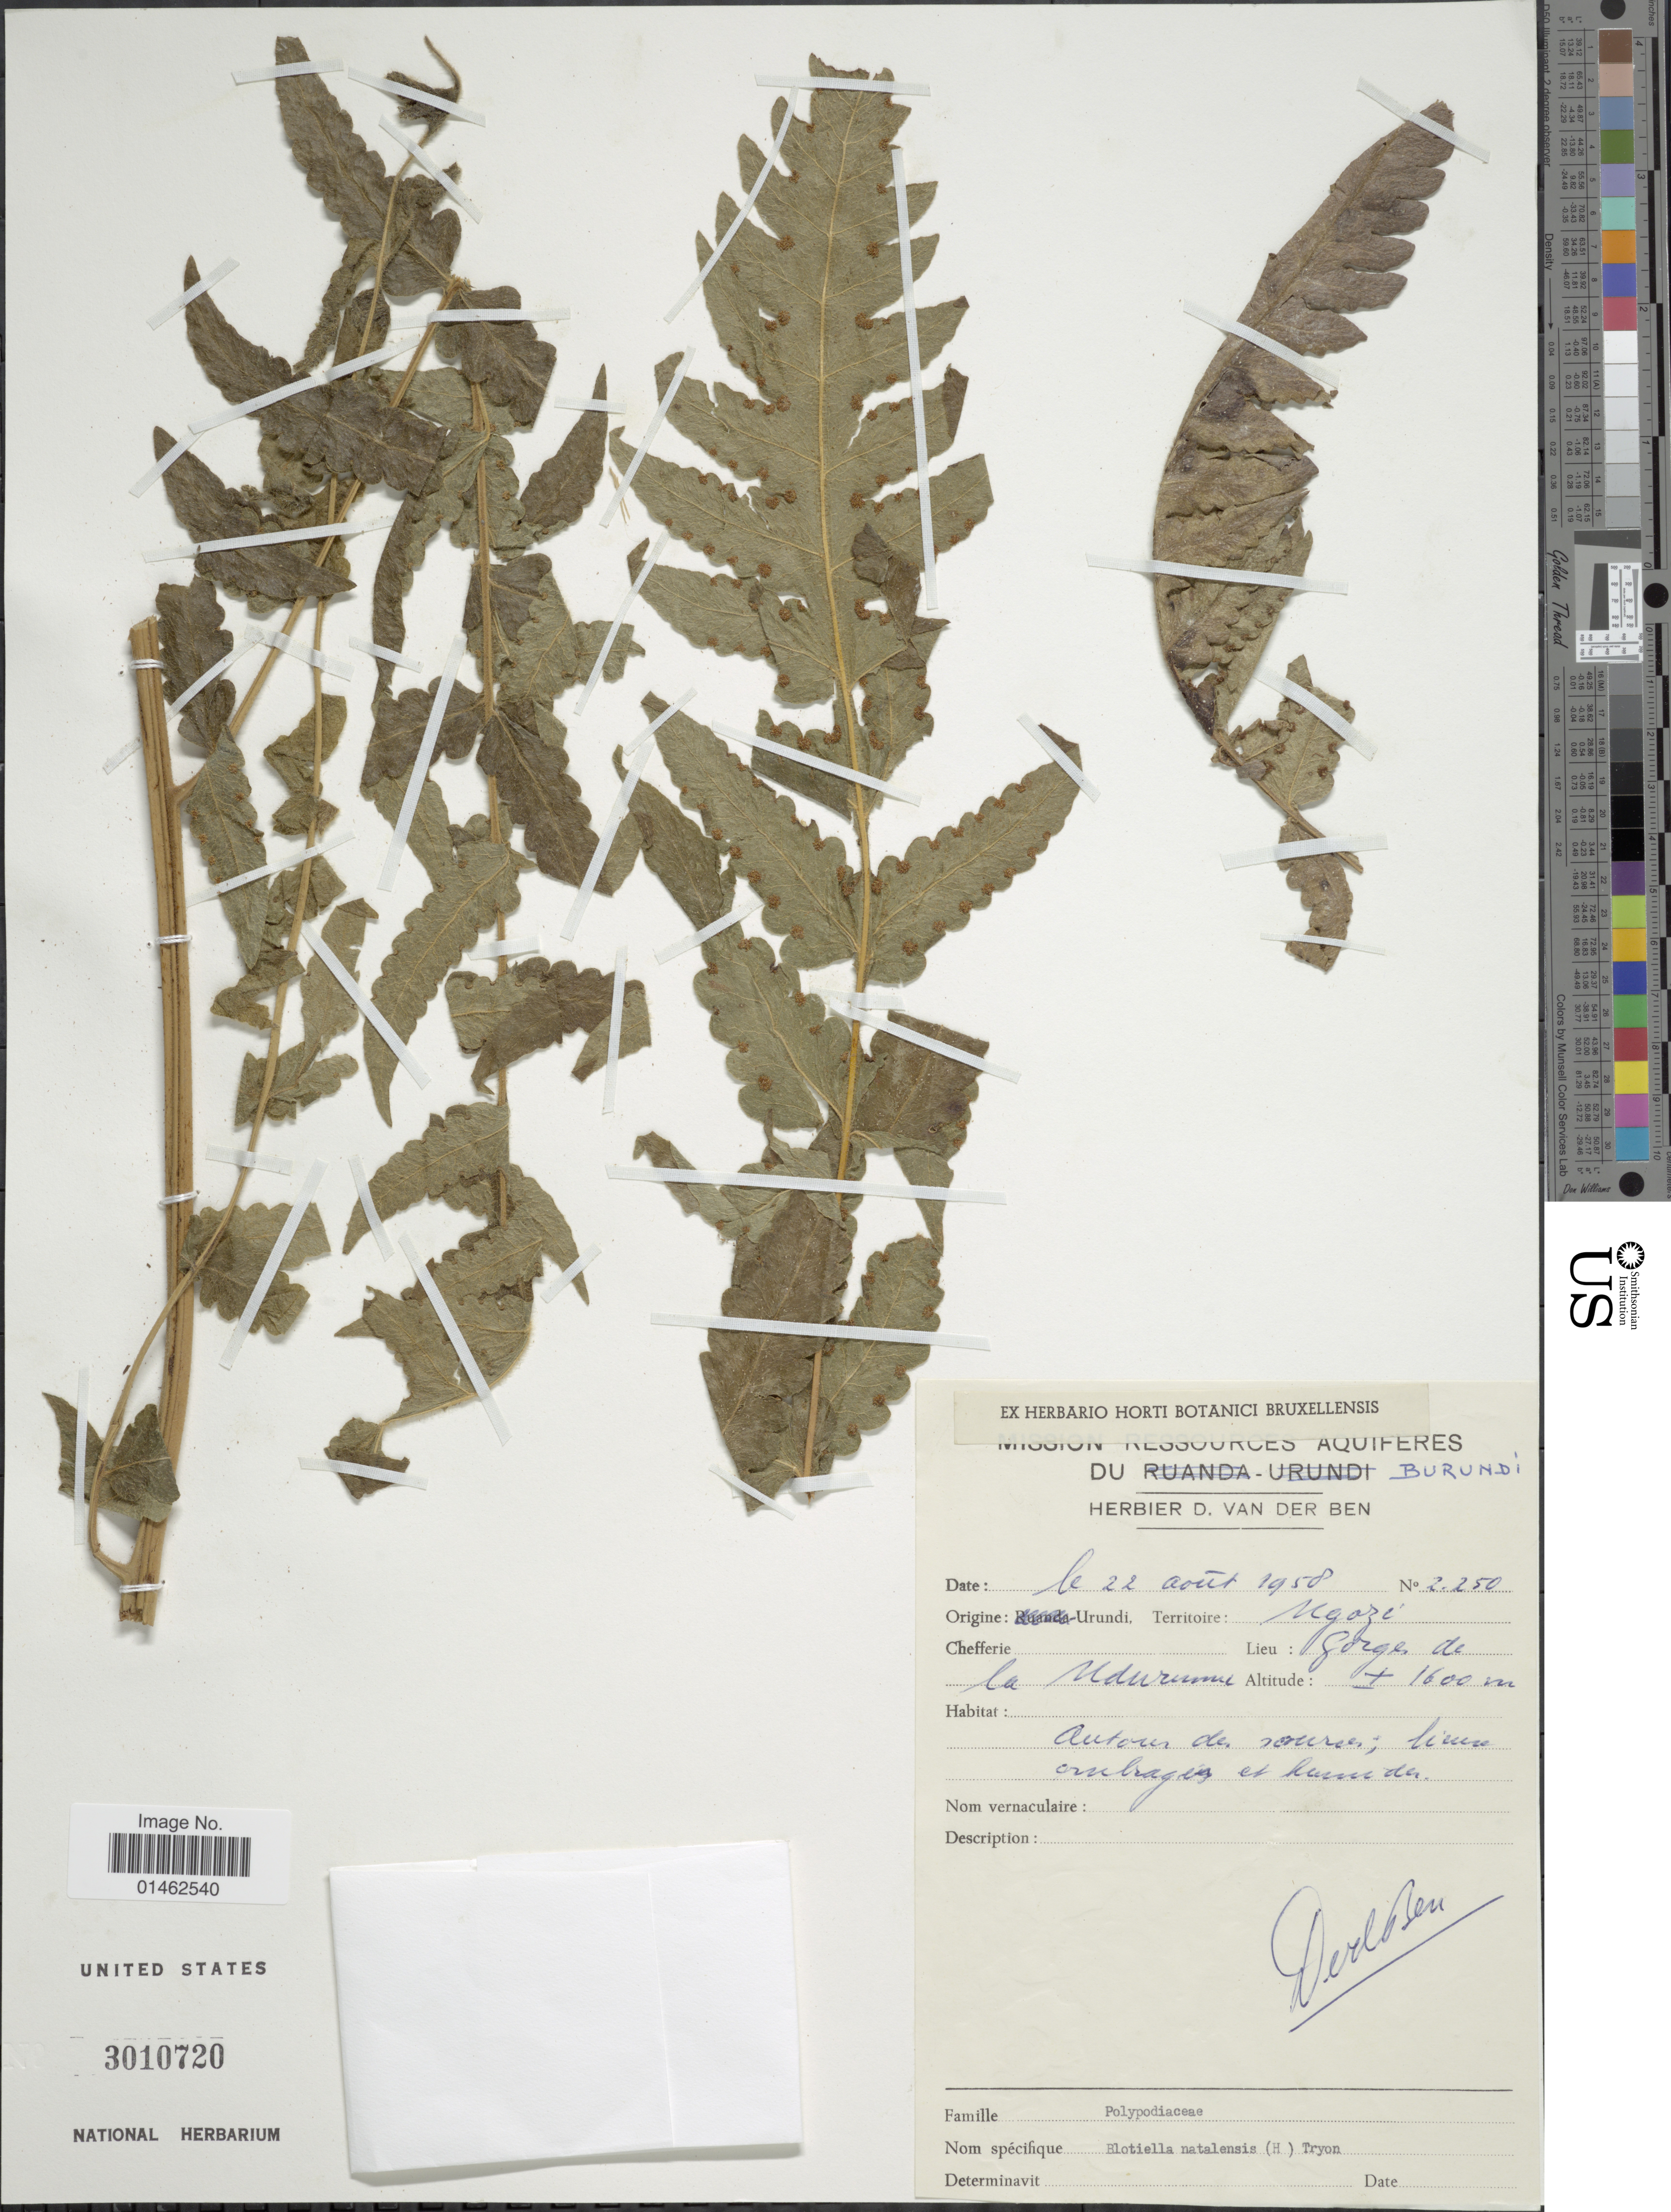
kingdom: Plantae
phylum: Tracheophyta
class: Polypodiopsida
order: Polypodiales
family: Dennstaedtiaceae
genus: Blotiella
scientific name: Blotiella natalensis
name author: (Hook.) R.M. Tryon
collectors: ex Herb. D. van der Ben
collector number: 2250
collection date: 1958-08-22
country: Burundi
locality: Gorges de la Nduru [illegible text]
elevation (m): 1600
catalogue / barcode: US 3010720